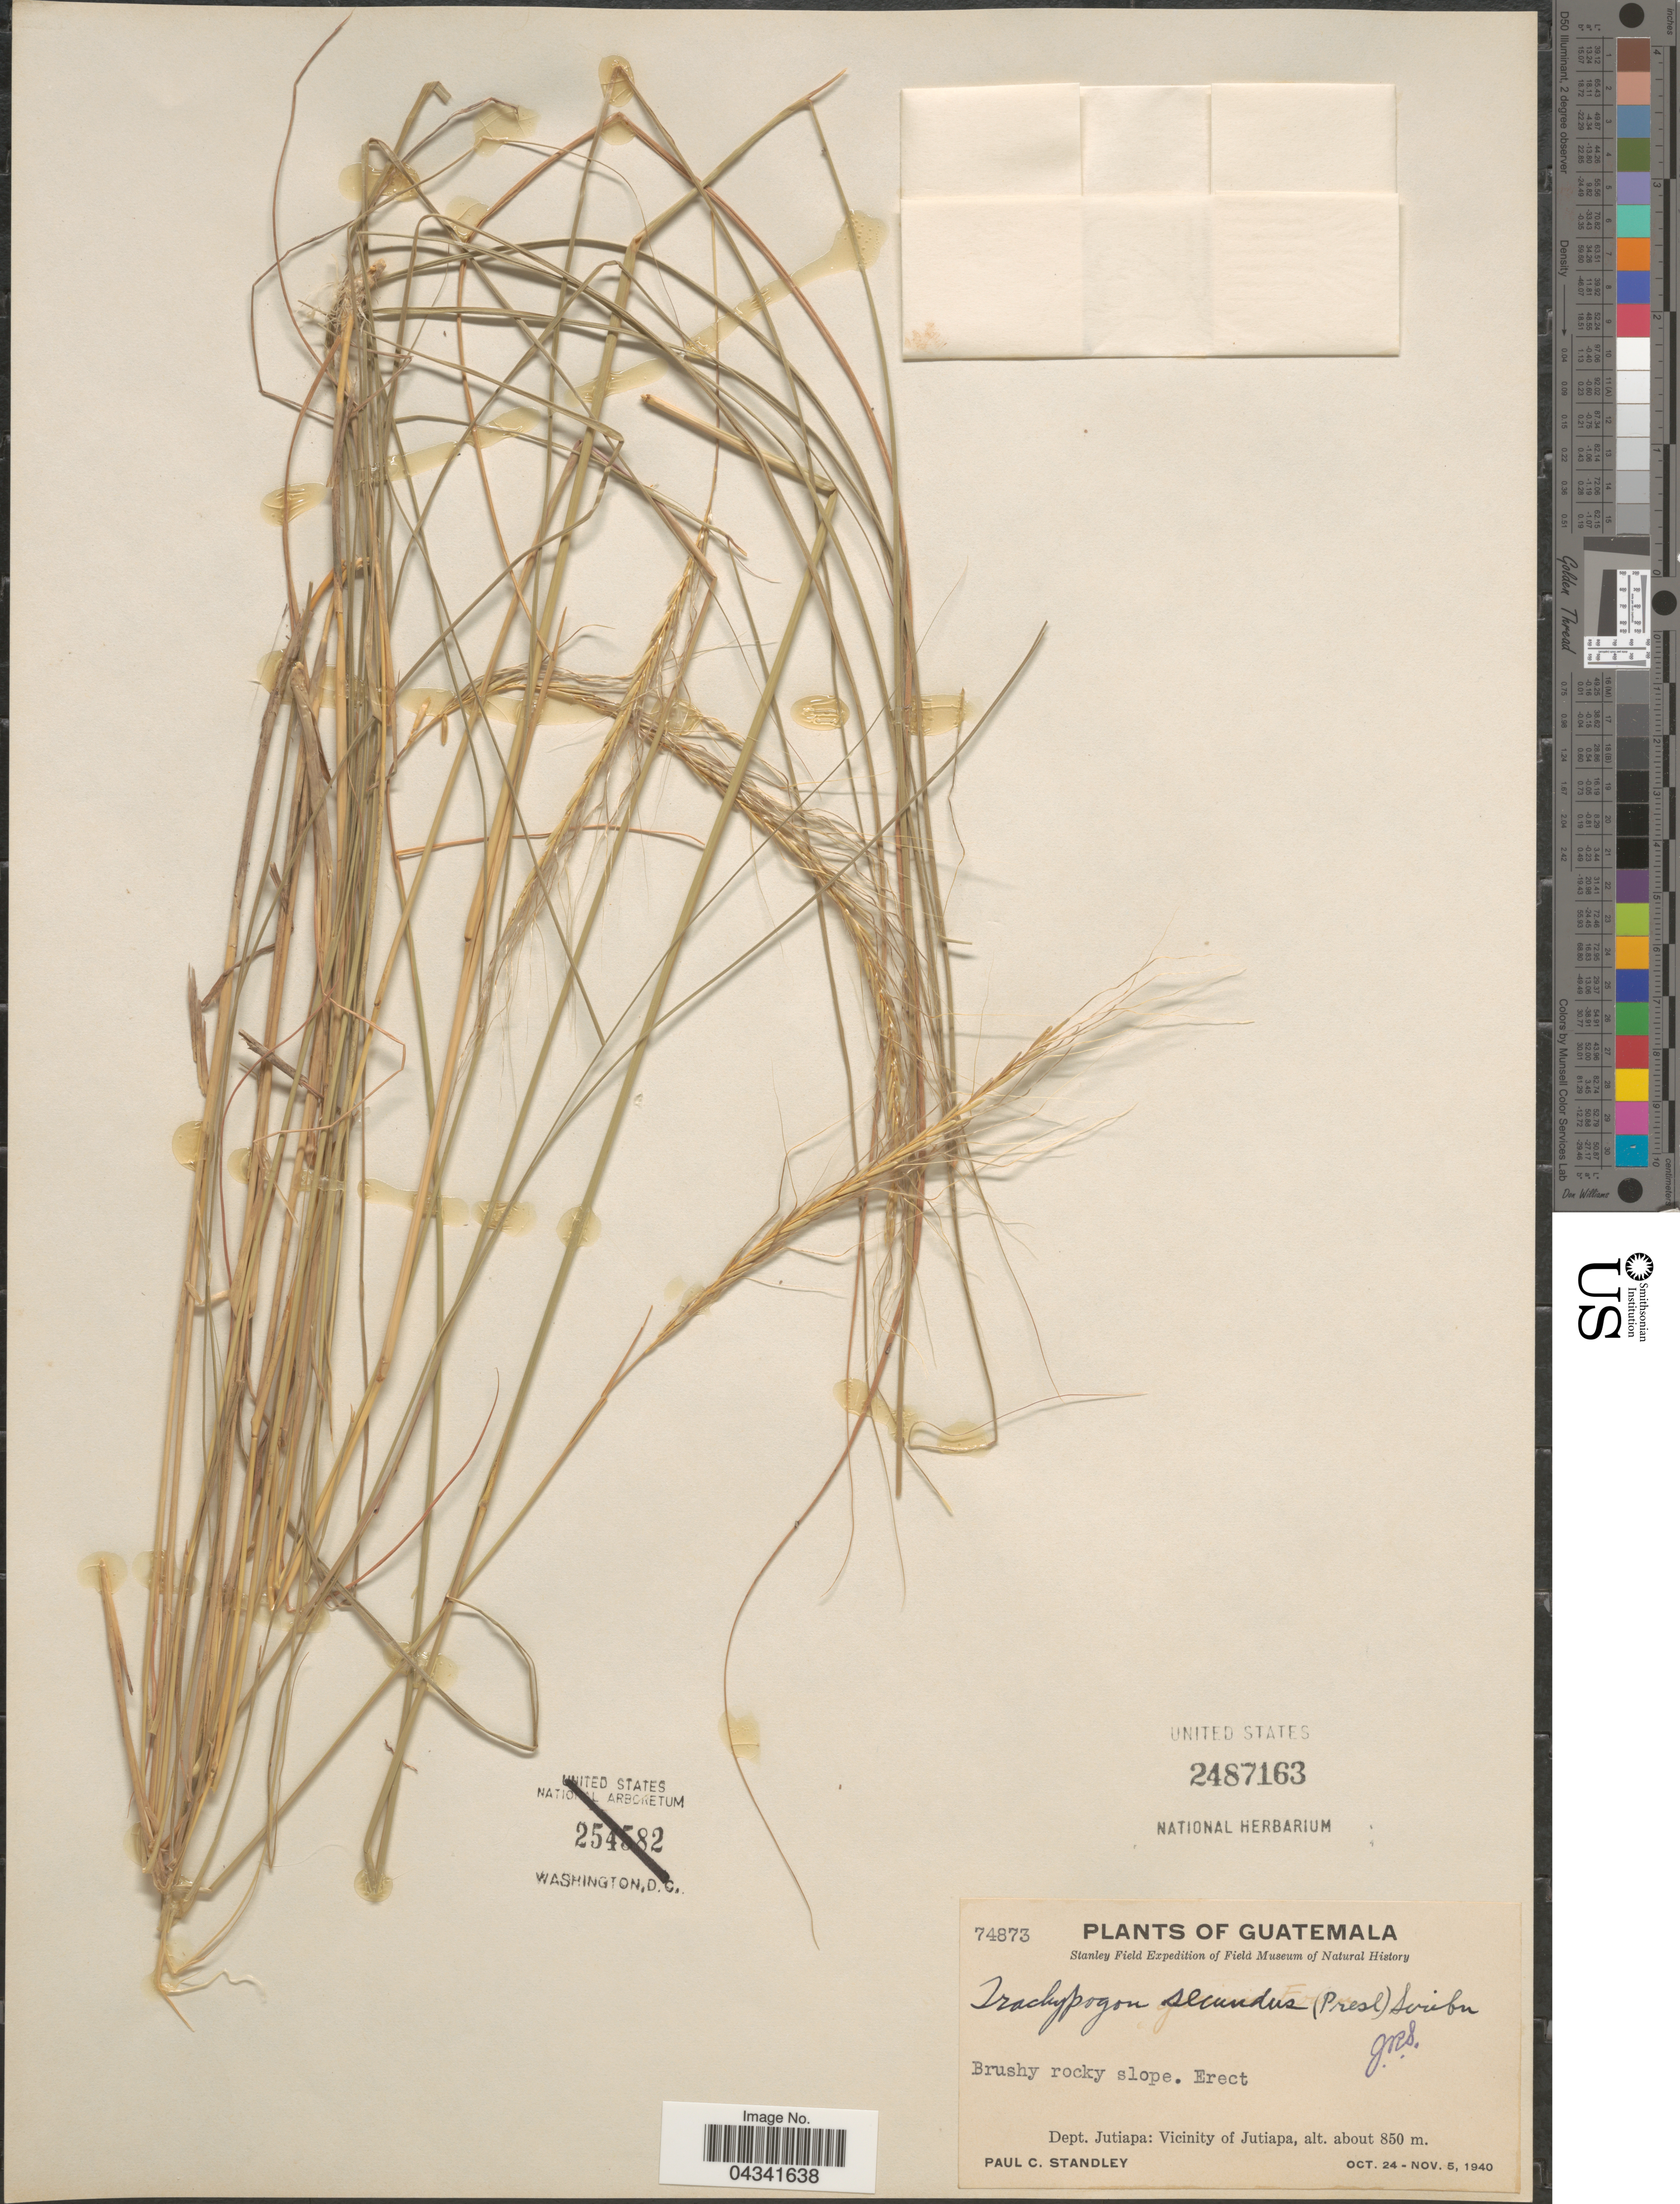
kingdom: Plantae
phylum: Tracheophyta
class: Liliopsida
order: Poales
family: Poaceae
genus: Trachypogon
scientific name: Trachypogon spicatus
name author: (L. f.) Kuntze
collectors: P. C. Standley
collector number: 74873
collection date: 1940-10-24/1940-11-05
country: Guatemala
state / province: Jutiapa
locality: Stanley Field Expedition. Dept. Jutiapa: Vicinity of Jutiapa.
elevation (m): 850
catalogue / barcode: US 2487163